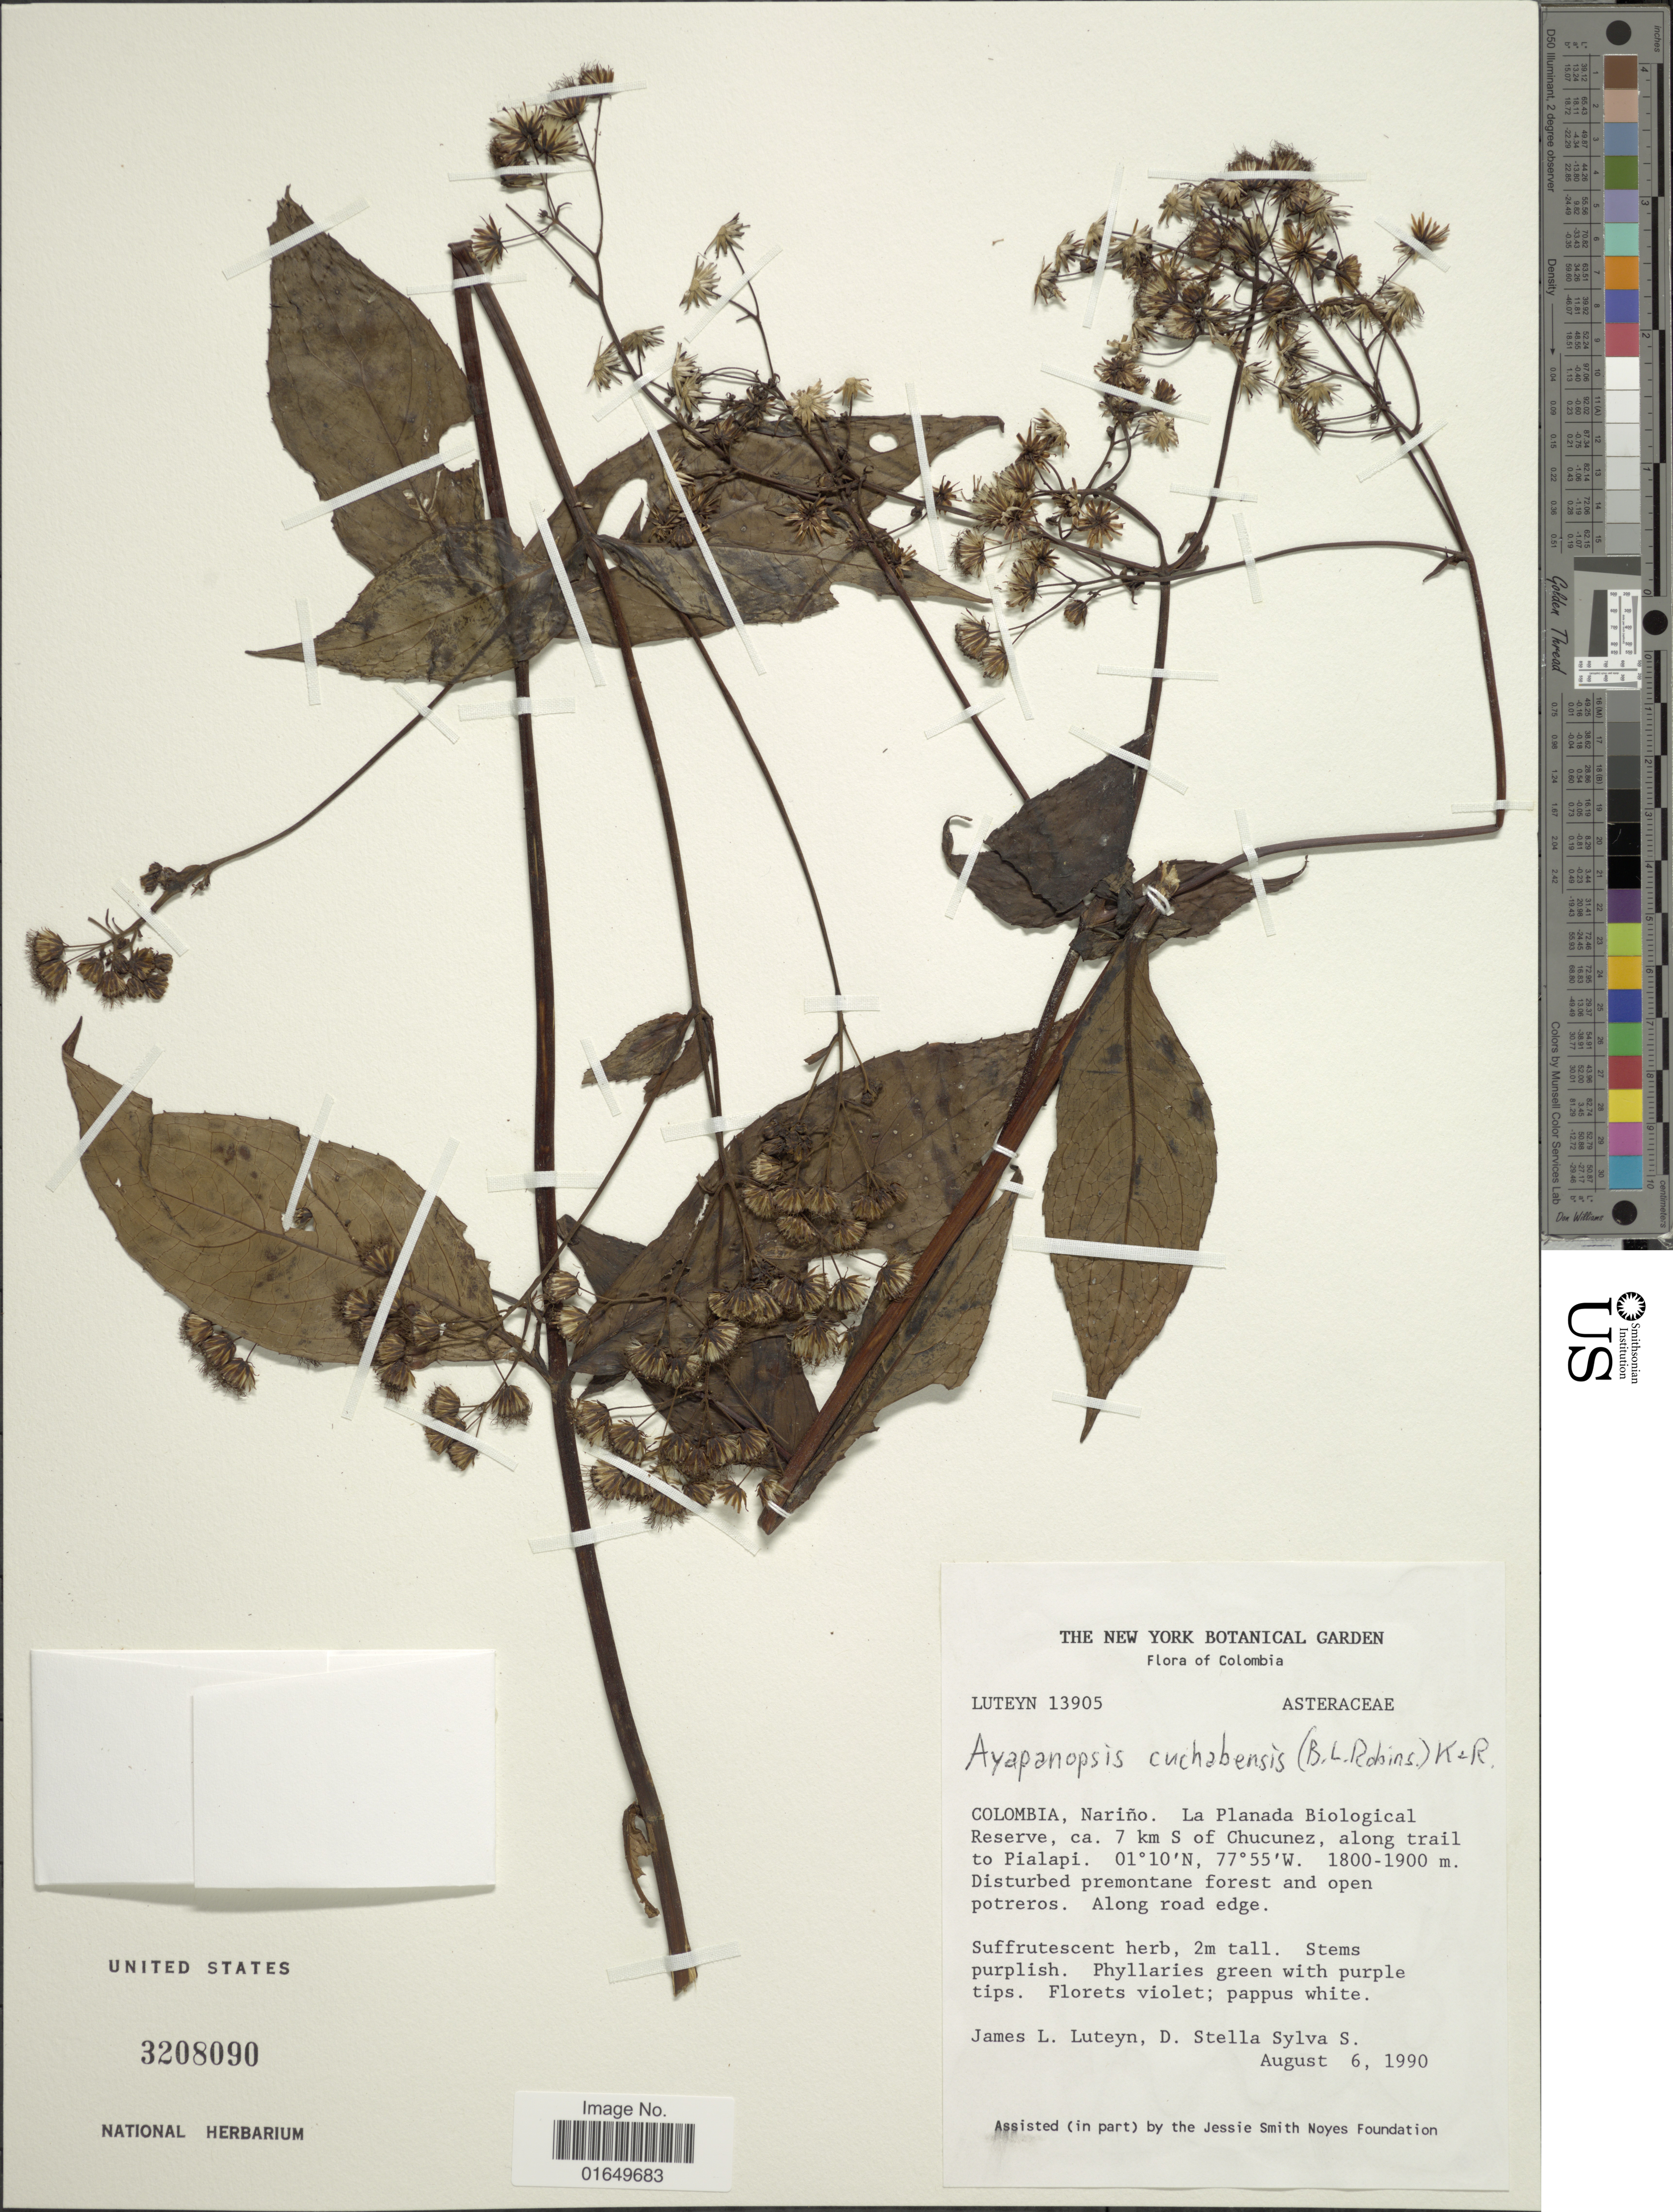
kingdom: Plantae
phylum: Tracheophyta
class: Magnoliopsida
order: Asterales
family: Asteraceae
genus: Ayapanopsis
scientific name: Ayapanopsis cuchabensis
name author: (B.L. Rob.) R.M. King & H. Rob.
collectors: J. L. Luteyn & Stella Sylva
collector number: LUTEYN 13905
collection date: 1990-08-06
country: Colombia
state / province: Nariño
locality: La Planada Biological Reserve, ca. 7 km S of Chucunez, along trail to Pialapi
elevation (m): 1800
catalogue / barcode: US 3208090